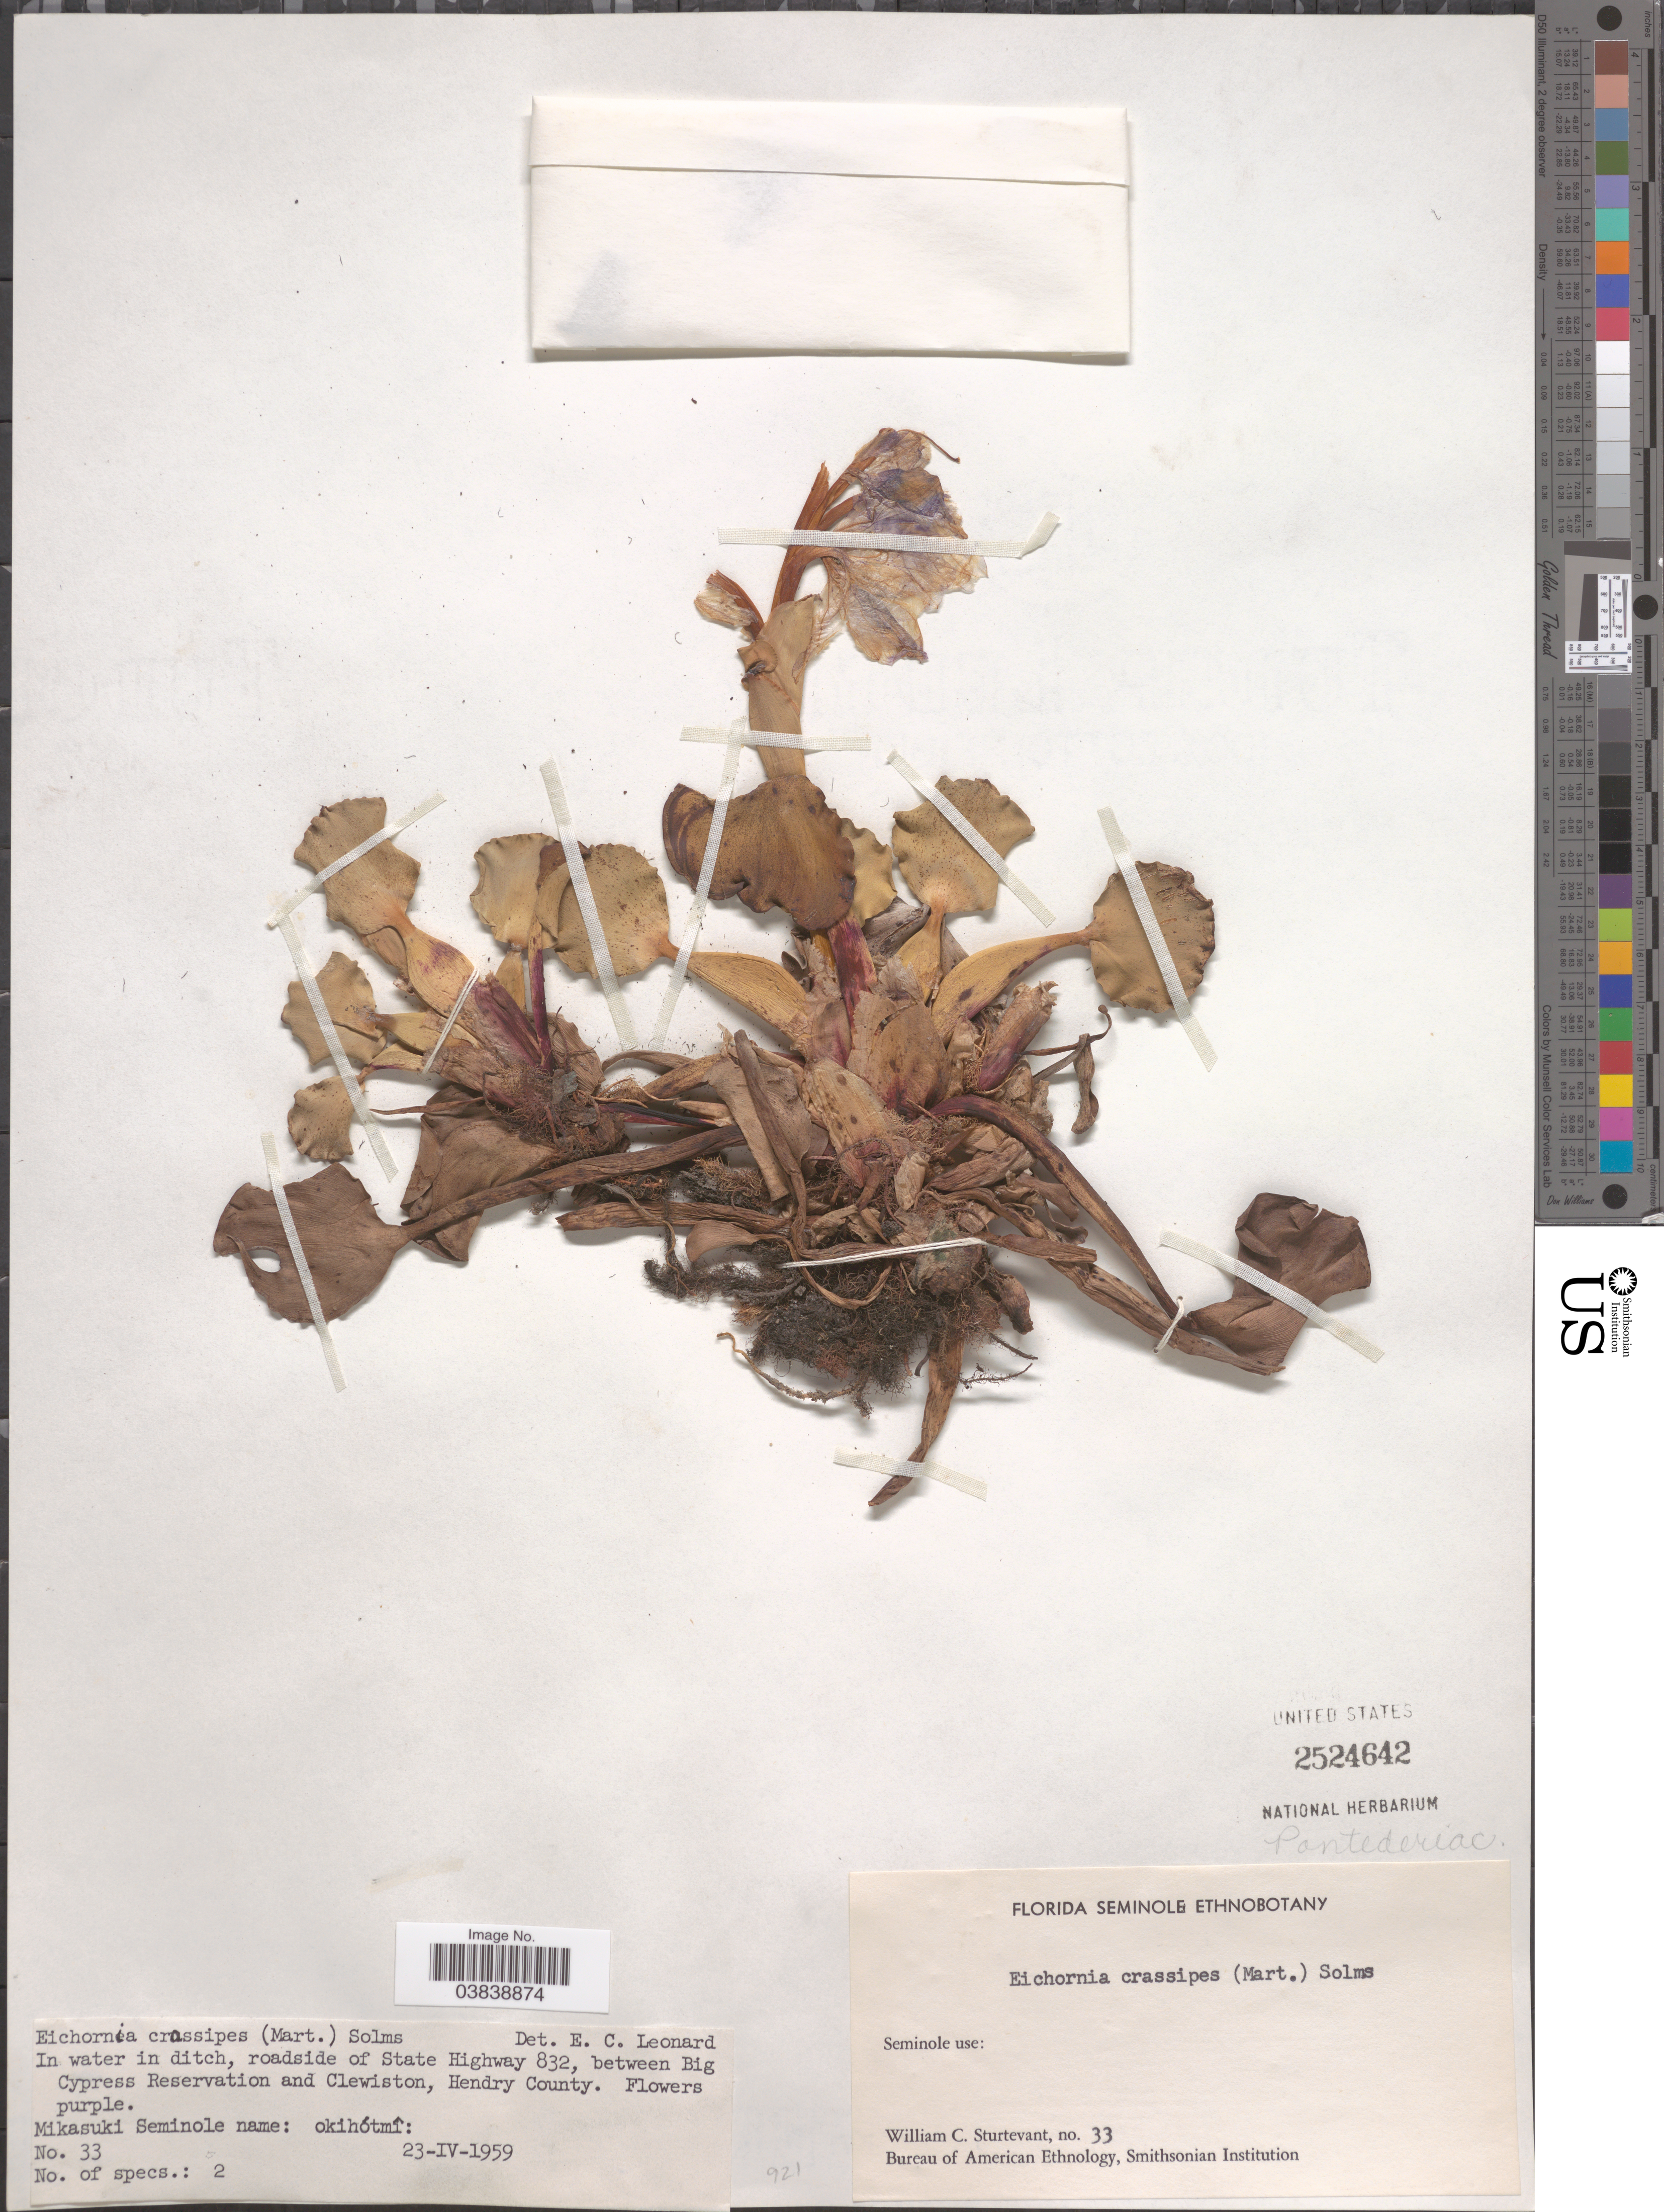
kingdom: Plantae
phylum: Tracheophyta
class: Liliopsida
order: Commelinales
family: Pontederiaceae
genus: Eichhornia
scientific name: Eichhornia crassipes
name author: (Mart.) Solms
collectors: W. Sturtevant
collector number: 33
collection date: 1959-04-23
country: United States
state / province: Florida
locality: In water in ditch, roadside of State Highway 832, between Big Cypress Reservation and Clewiston, Hendry County.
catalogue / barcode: US 2524642